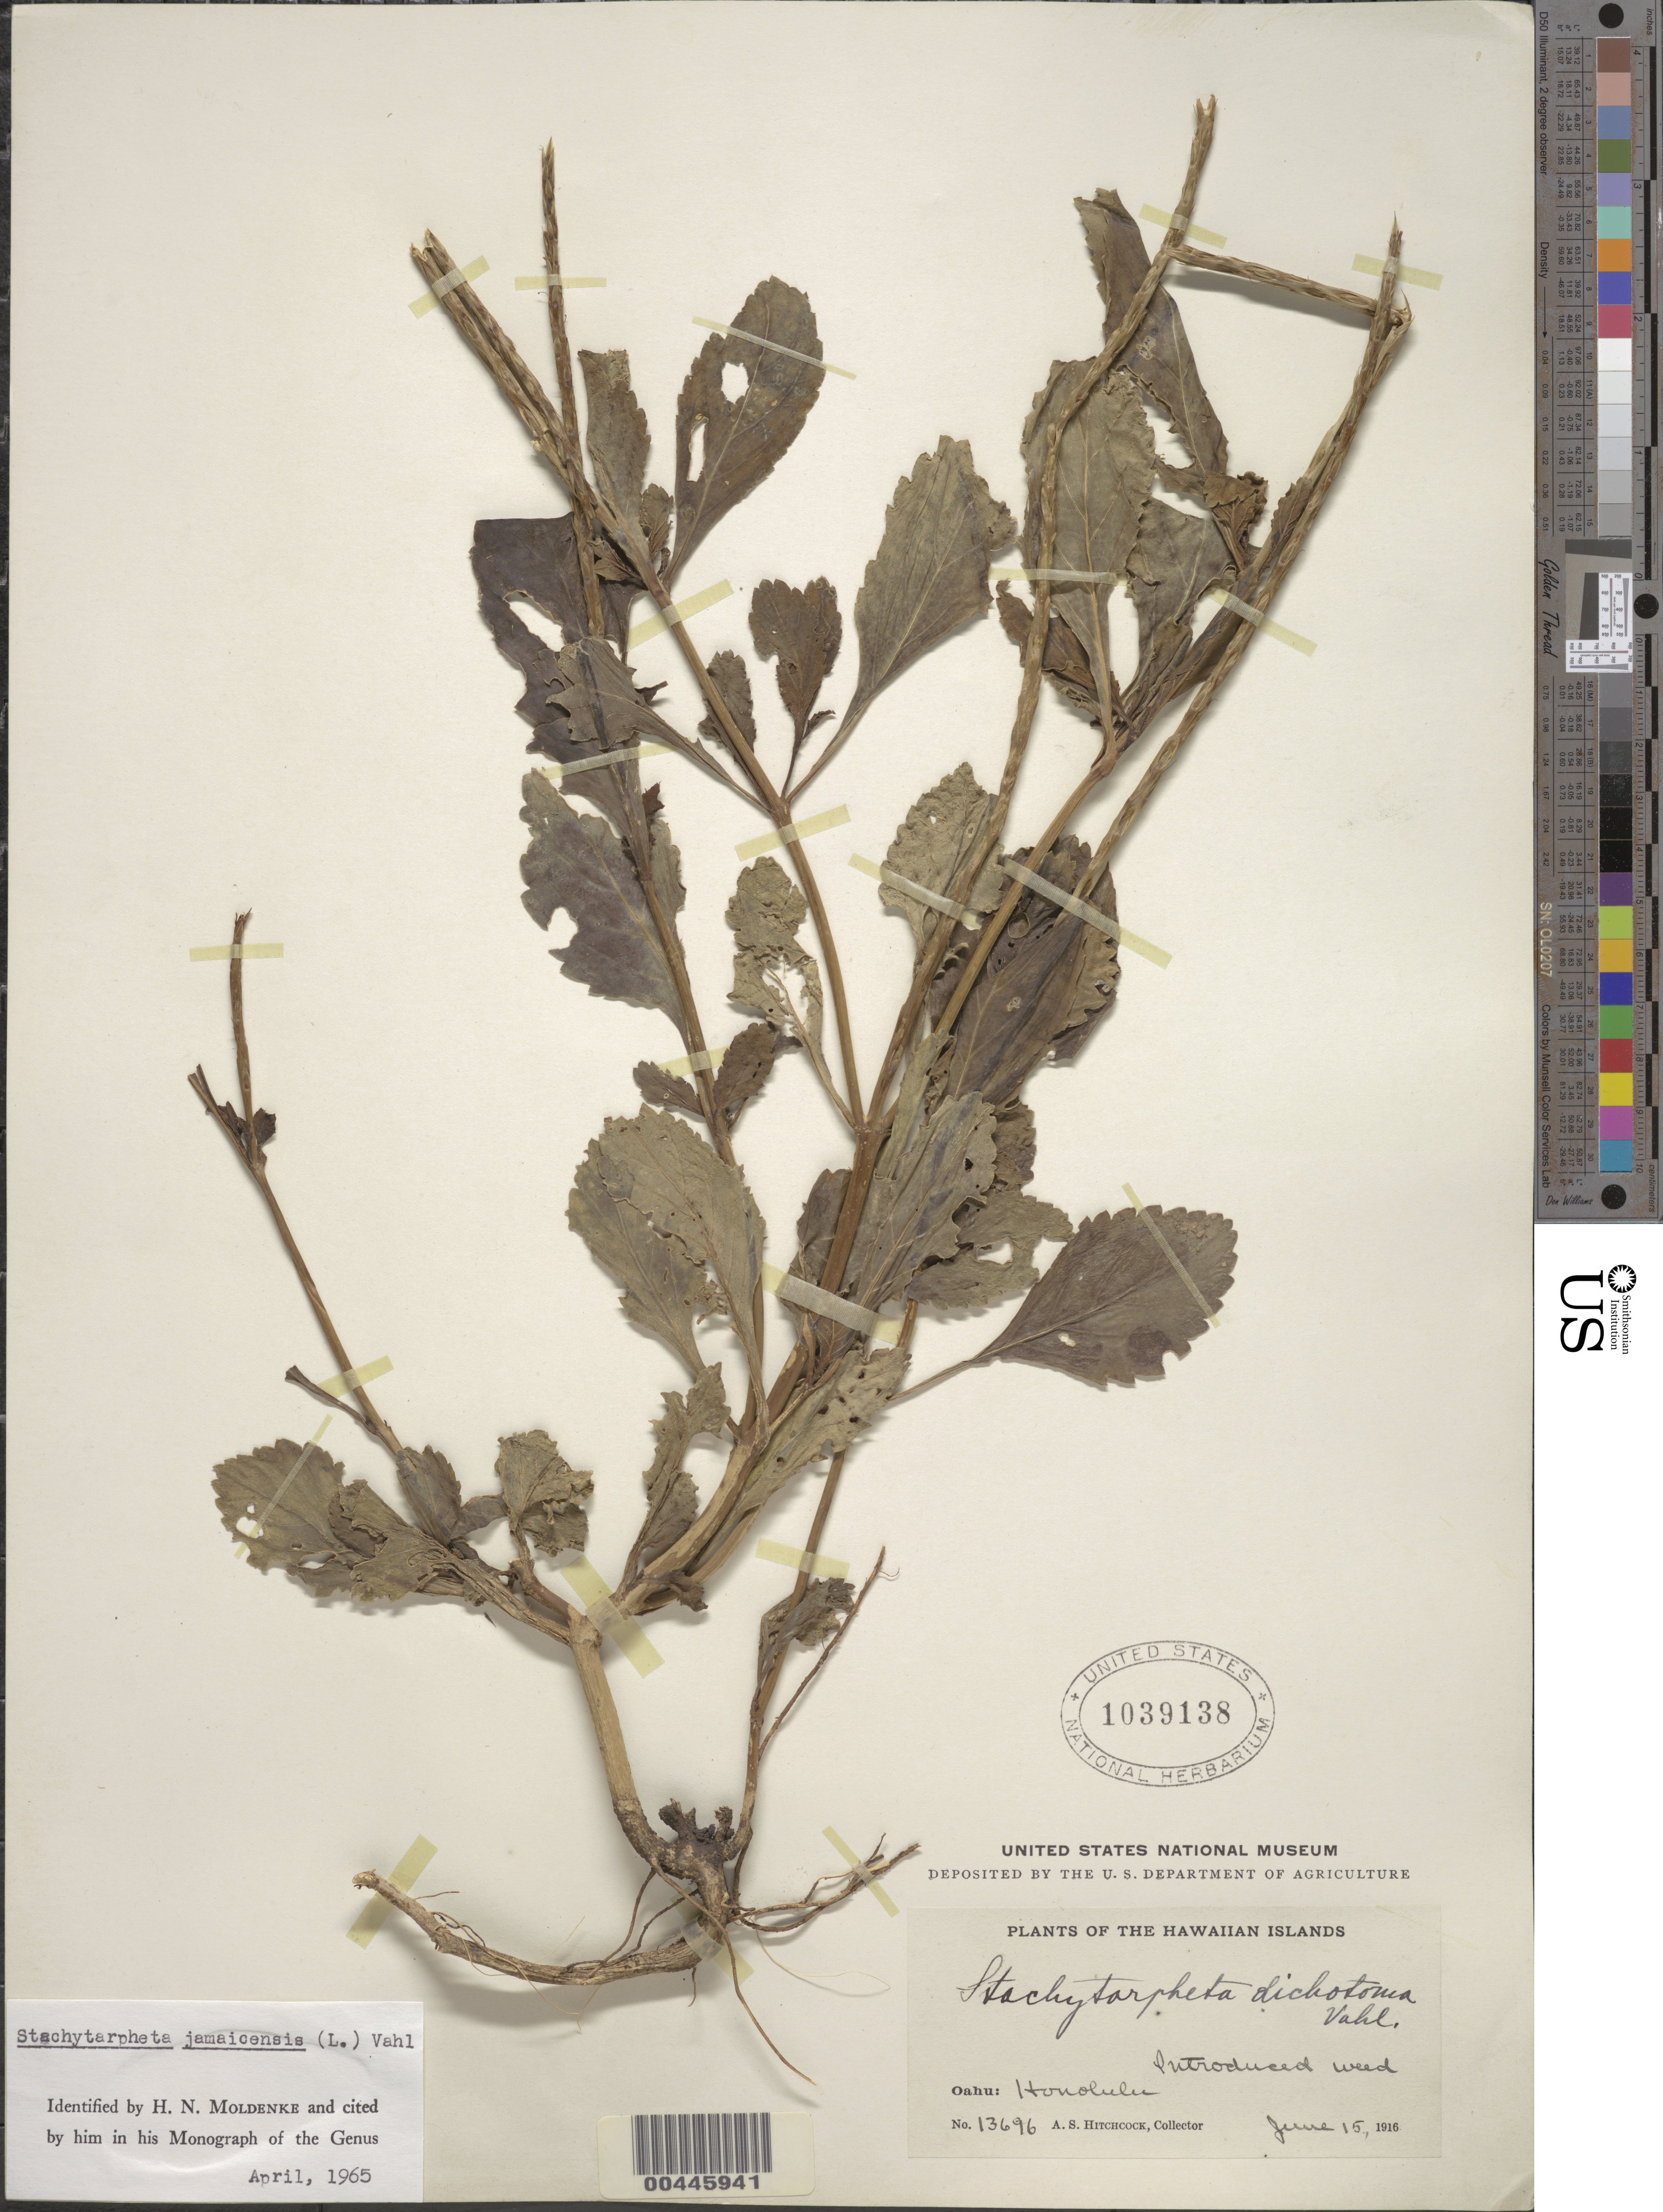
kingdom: Plantae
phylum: Tracheophyta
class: Magnoliopsida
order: Lamiales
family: Verbenaceae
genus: Stachytarpheta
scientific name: Stachytarpheta jamaicensis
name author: (L.) Vahl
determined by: Moldenke, H. N.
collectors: A. S. Hitchcock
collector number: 13696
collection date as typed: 15 Jun 1916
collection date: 1916-06-15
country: United States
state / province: Hawaii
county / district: Honolulu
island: Oahu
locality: Honolulu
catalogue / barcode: US 1039138